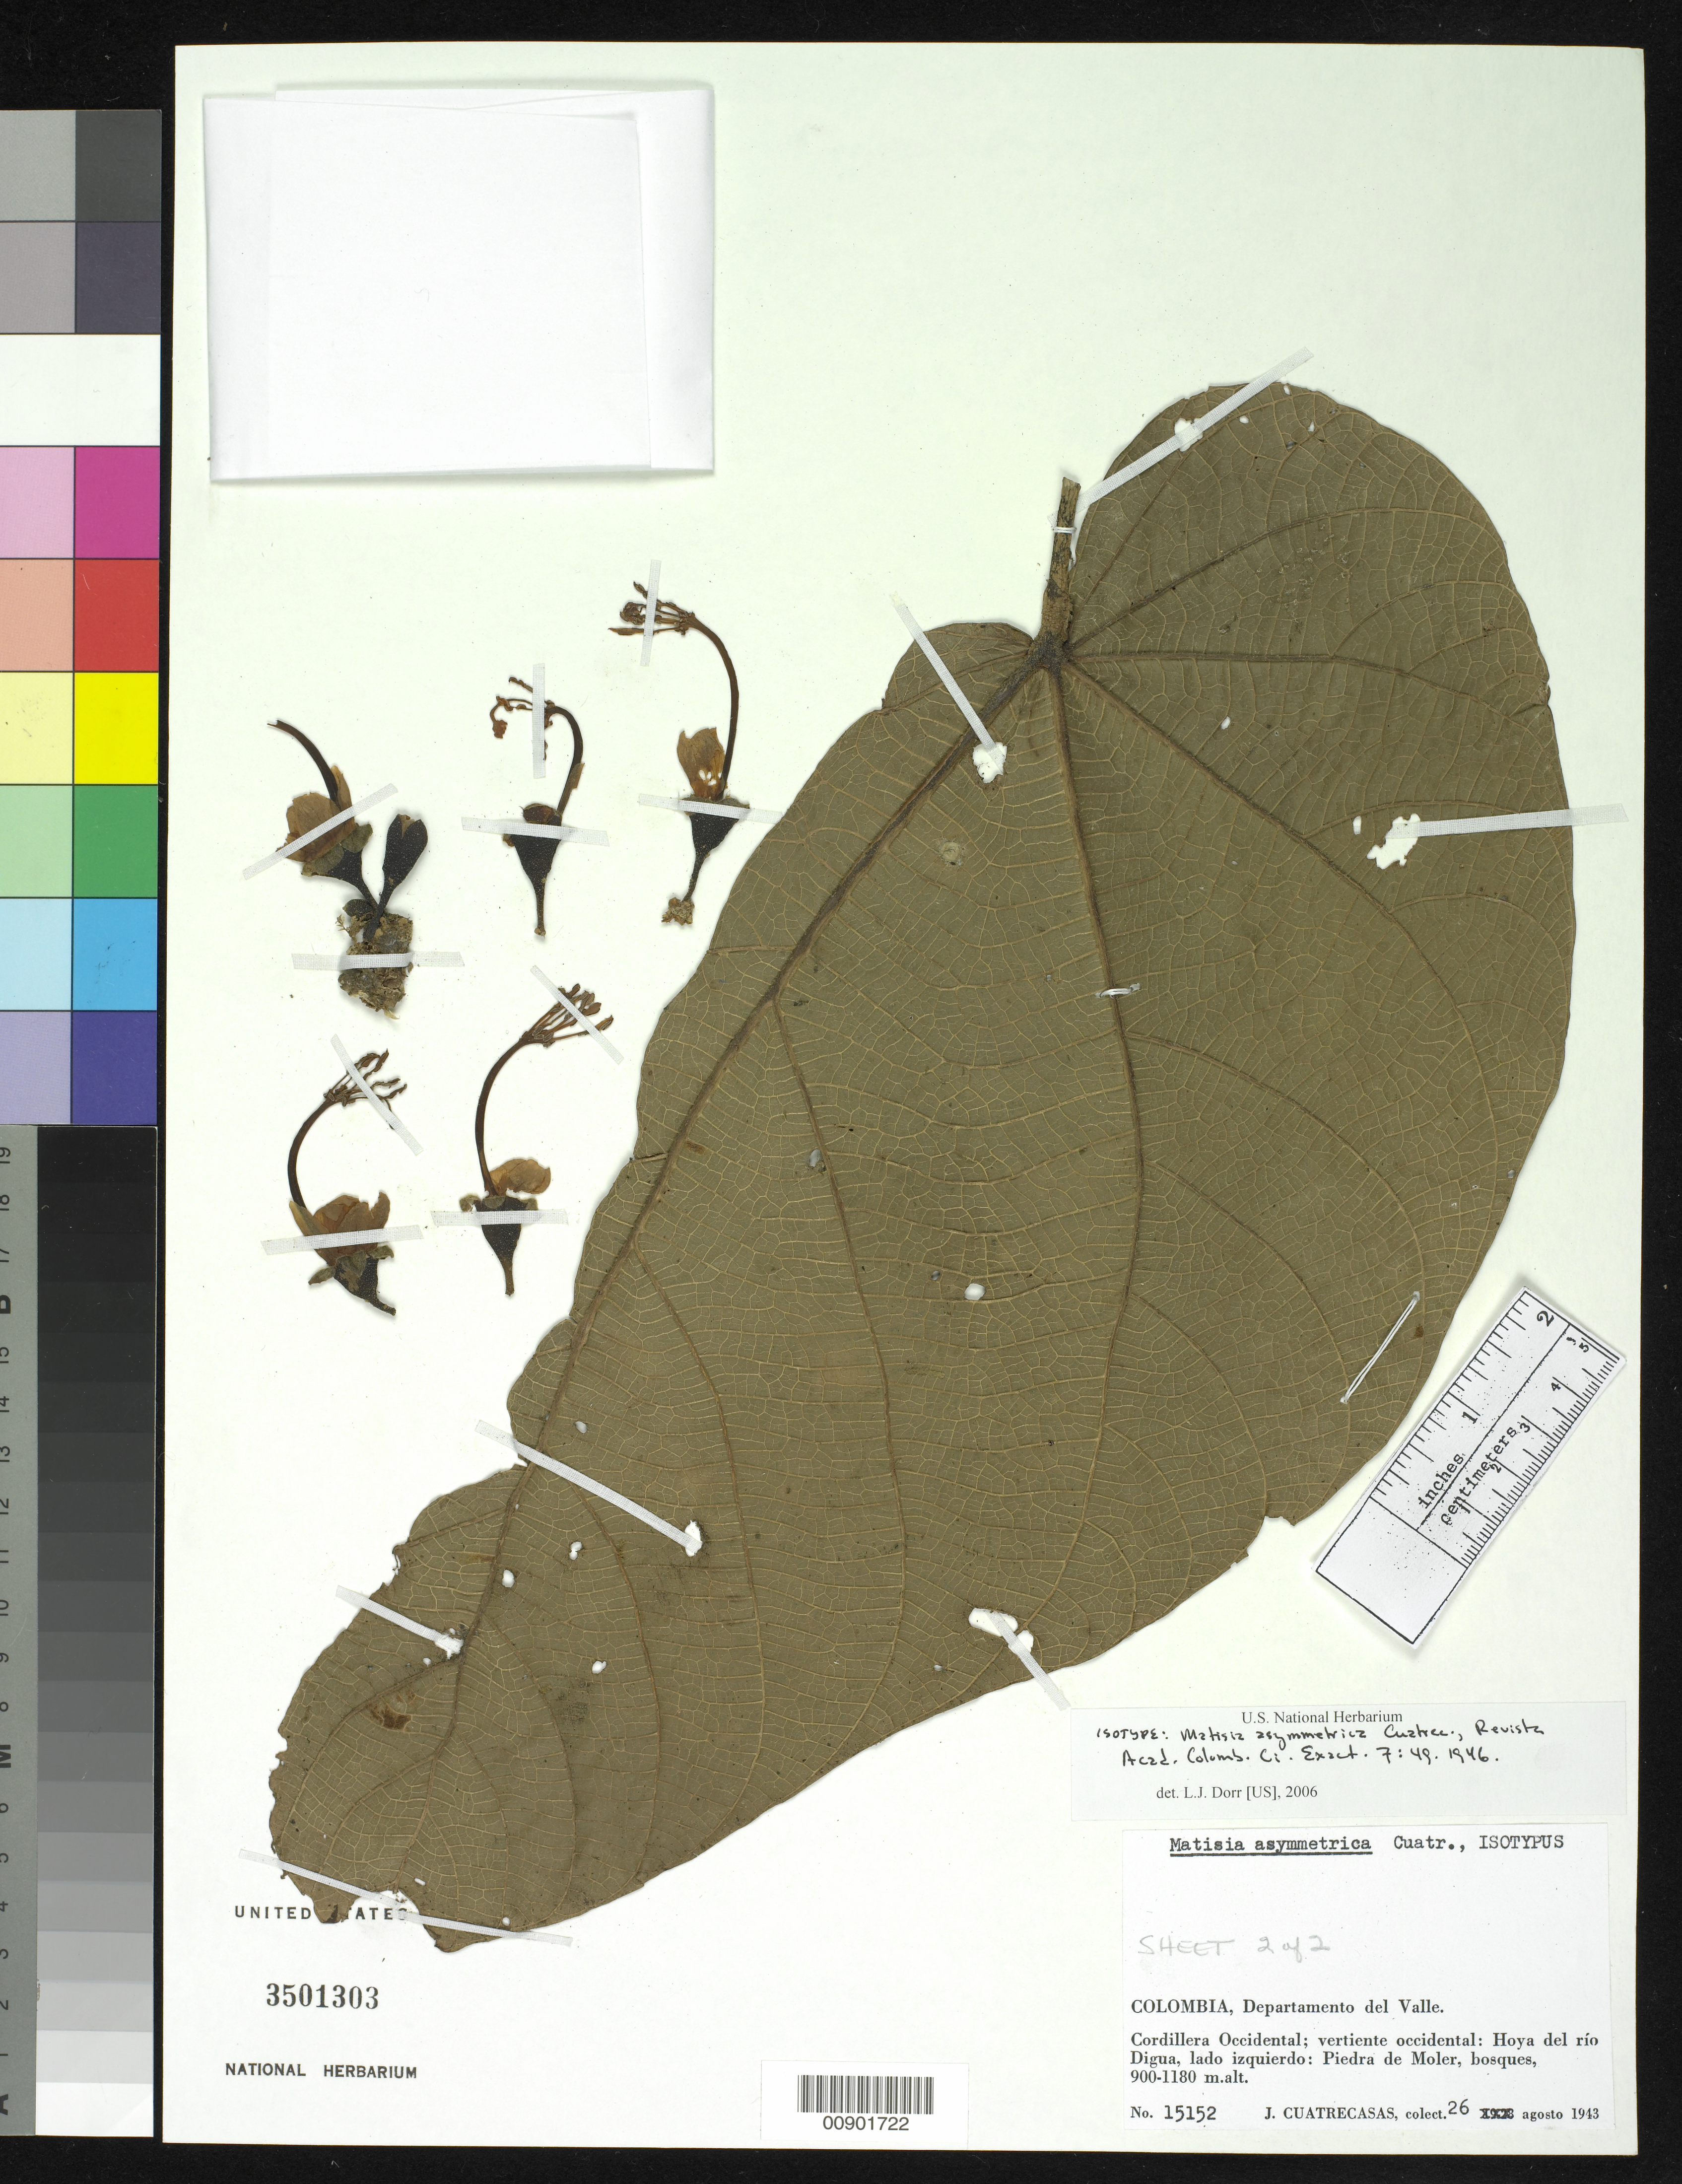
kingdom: Plantae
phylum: Tracheophyta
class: Magnoliopsida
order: Malvales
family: Malvaceae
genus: Matisia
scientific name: Matisia asymmetrica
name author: Cuatrec.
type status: Isotype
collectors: J. Cuatrecasas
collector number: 15152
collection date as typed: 26 Aug 1943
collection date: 1943-08-26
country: Colombia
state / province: Valle del Cauca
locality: Departamento del Valle. Cordillera Occidental; vertiente occidental: Hoya del río Digua, lado izquierdo: Piedra de Moler.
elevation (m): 900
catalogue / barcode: US 3501303